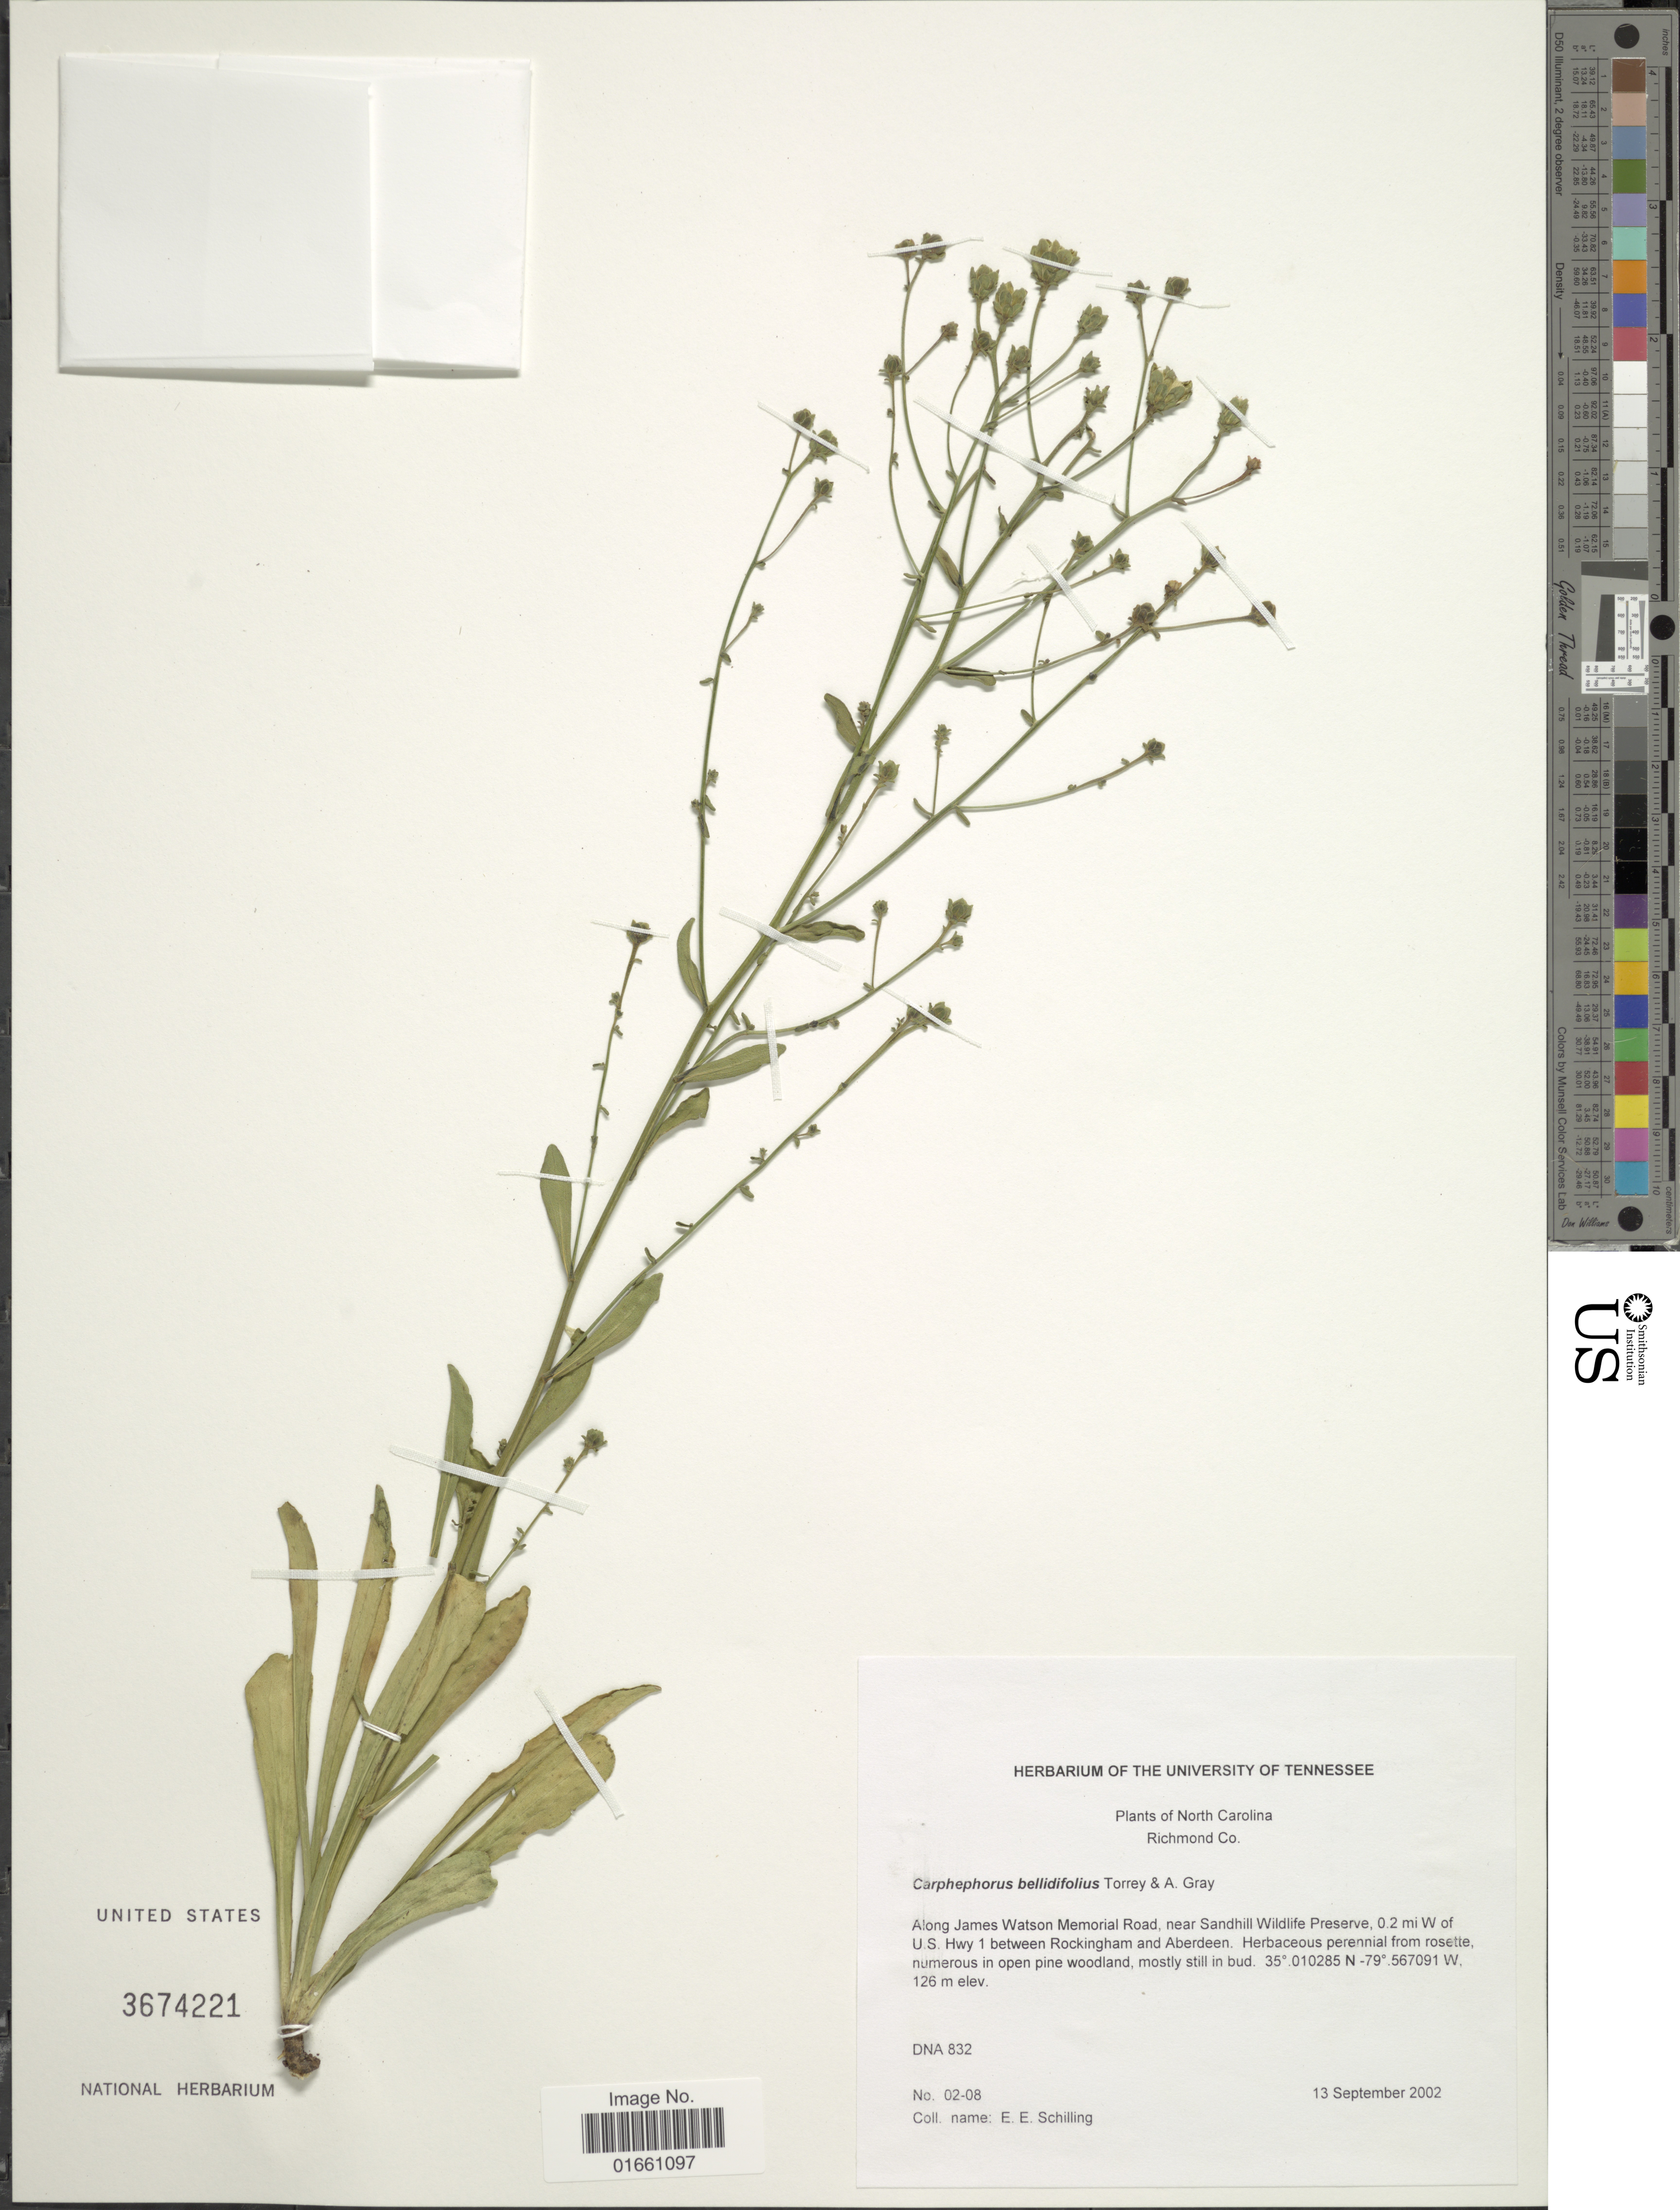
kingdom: Plantae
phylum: Tracheophyta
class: Magnoliopsida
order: Asterales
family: Asteraceae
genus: Carphephorus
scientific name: Carphephorus bellidifolius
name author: (Michx.) Torr. & A. Gray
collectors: E. E. Schilling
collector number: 0208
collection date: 2002-09-13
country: United States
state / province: North Carolina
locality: Richmond Co. Along James Watson Memorial Road, near Sandhill Wildlife Preserve, 0.2 mi W of U.S. Hwy 1 between Rockingham and Aberdeen.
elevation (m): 126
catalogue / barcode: US 3674221